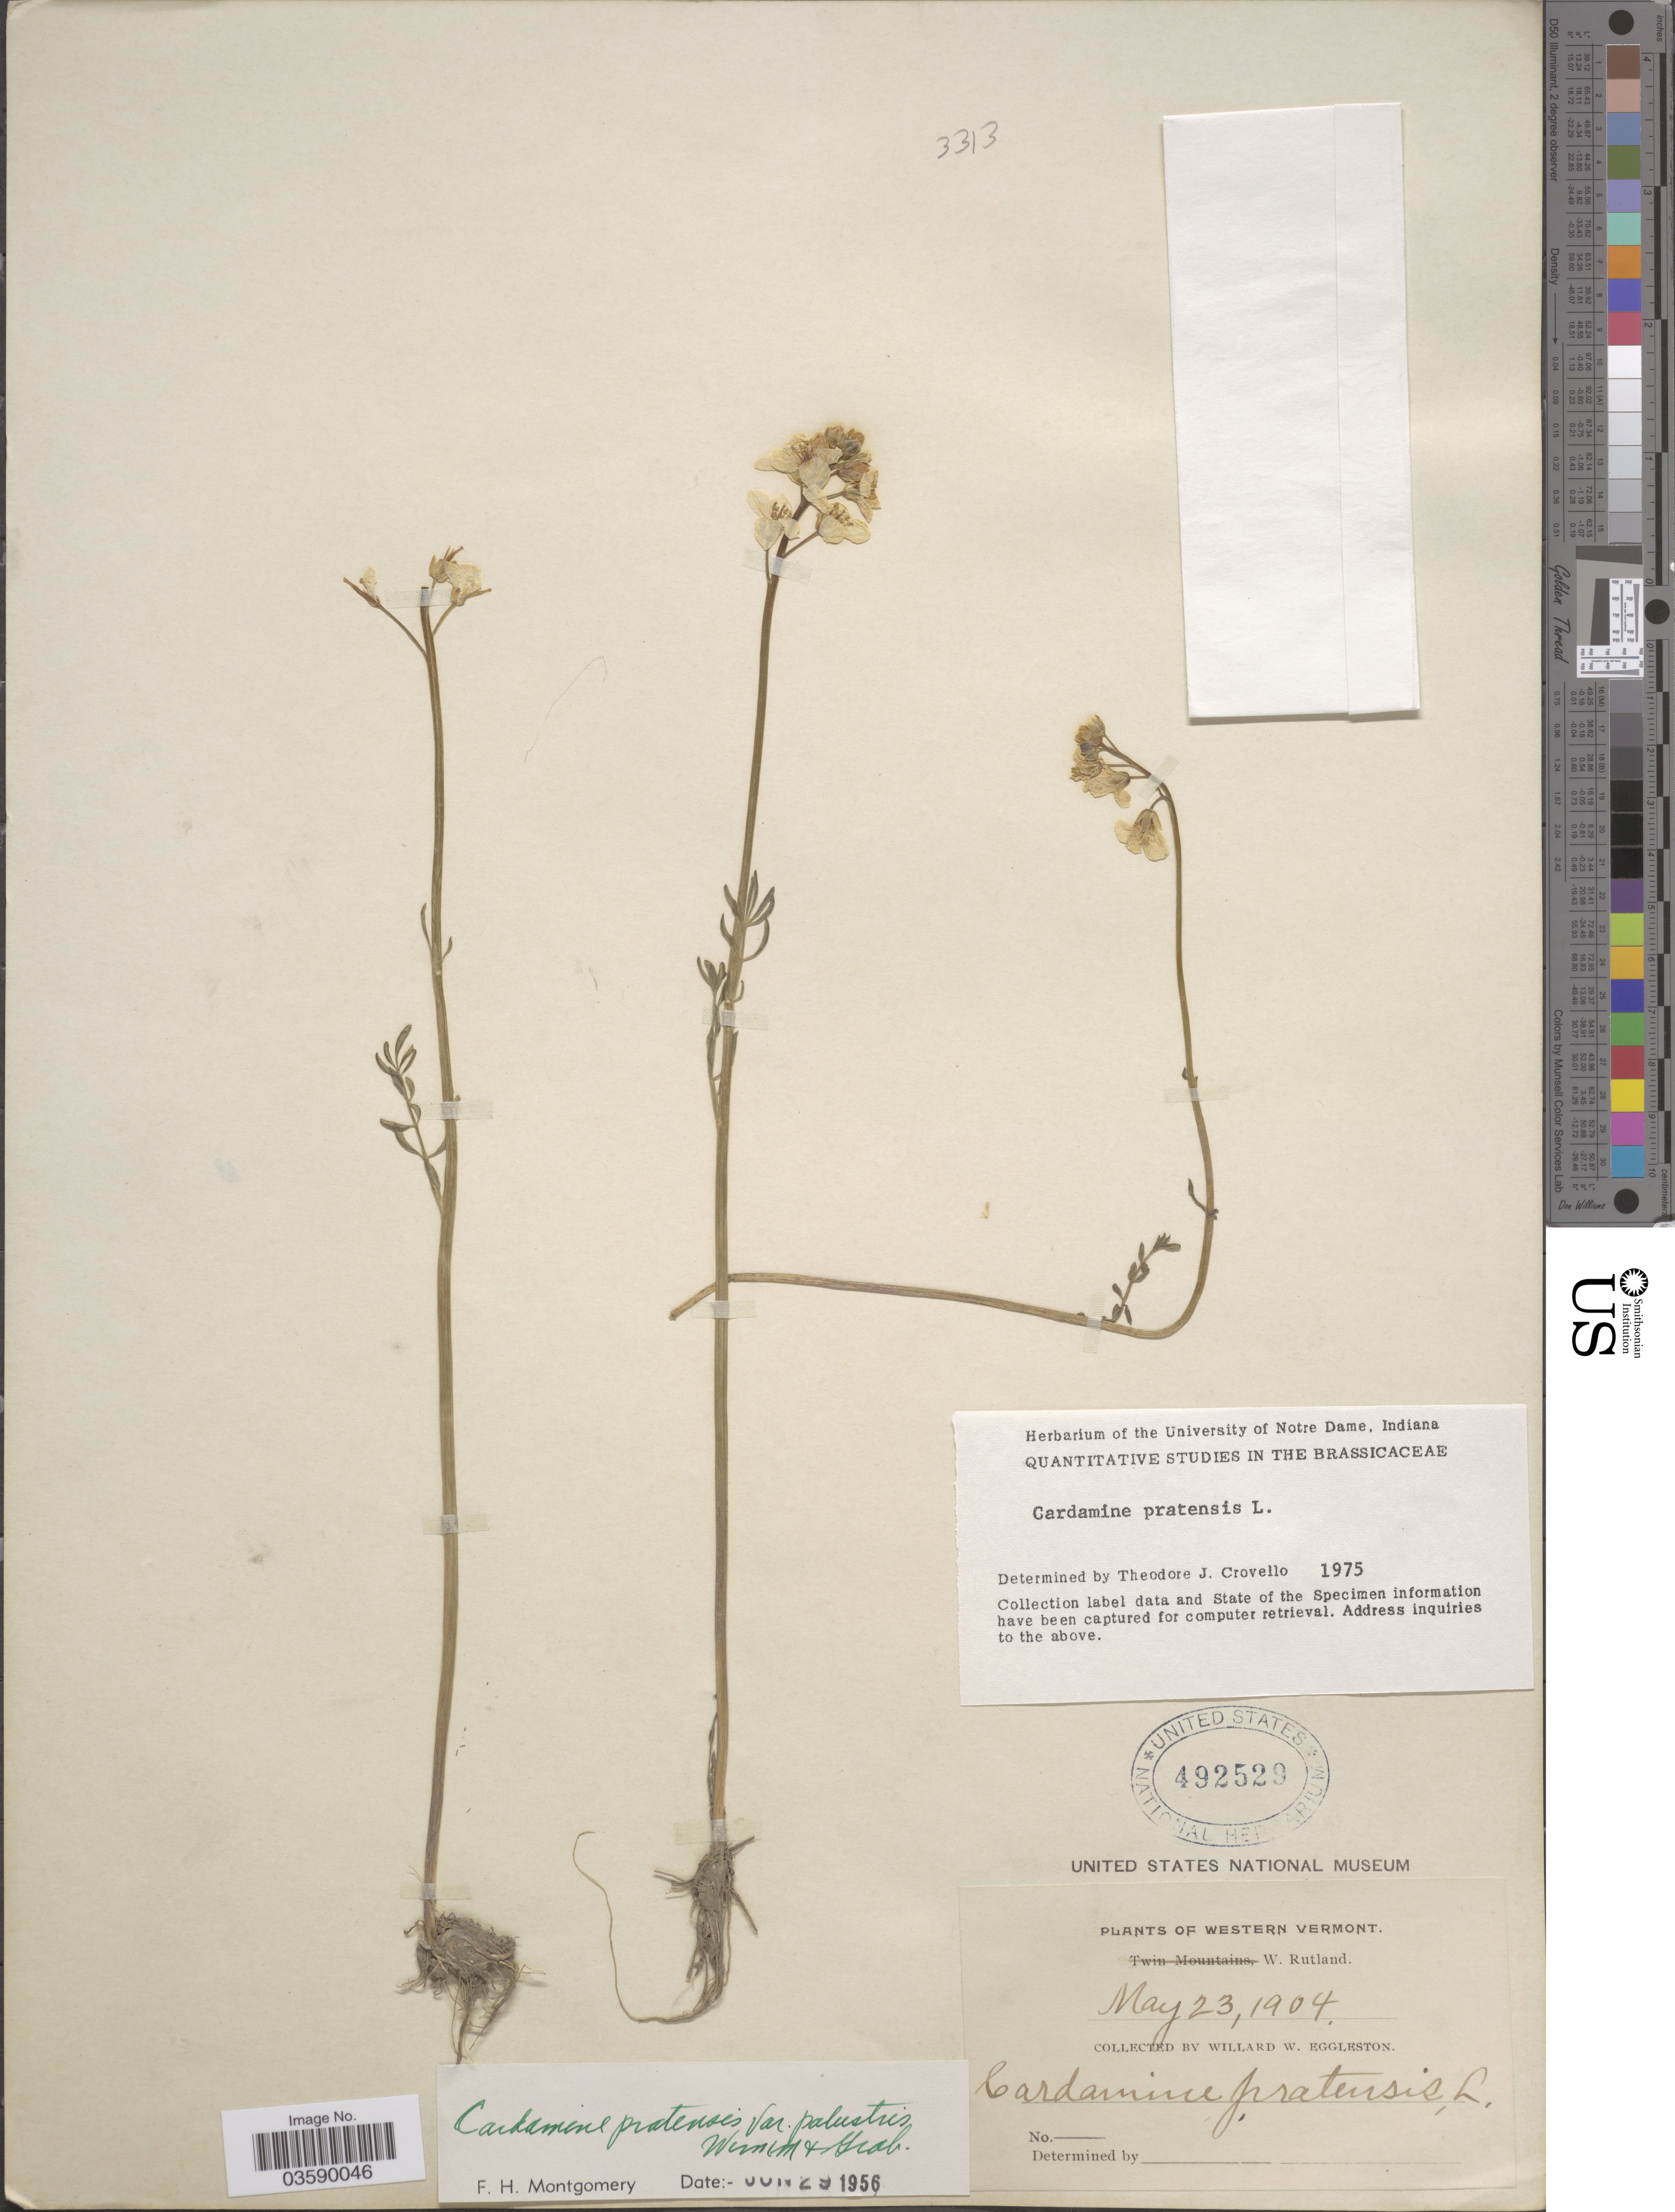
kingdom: Plantae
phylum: Tracheophyta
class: Magnoliopsida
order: Brassicales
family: Brassicaceae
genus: Cardamine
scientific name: Cardamine pratensis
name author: L.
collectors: W. W. Eggleston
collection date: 1904-05-23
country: United States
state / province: Vermont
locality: Western Vermont. W. Rutland.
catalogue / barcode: US 492529